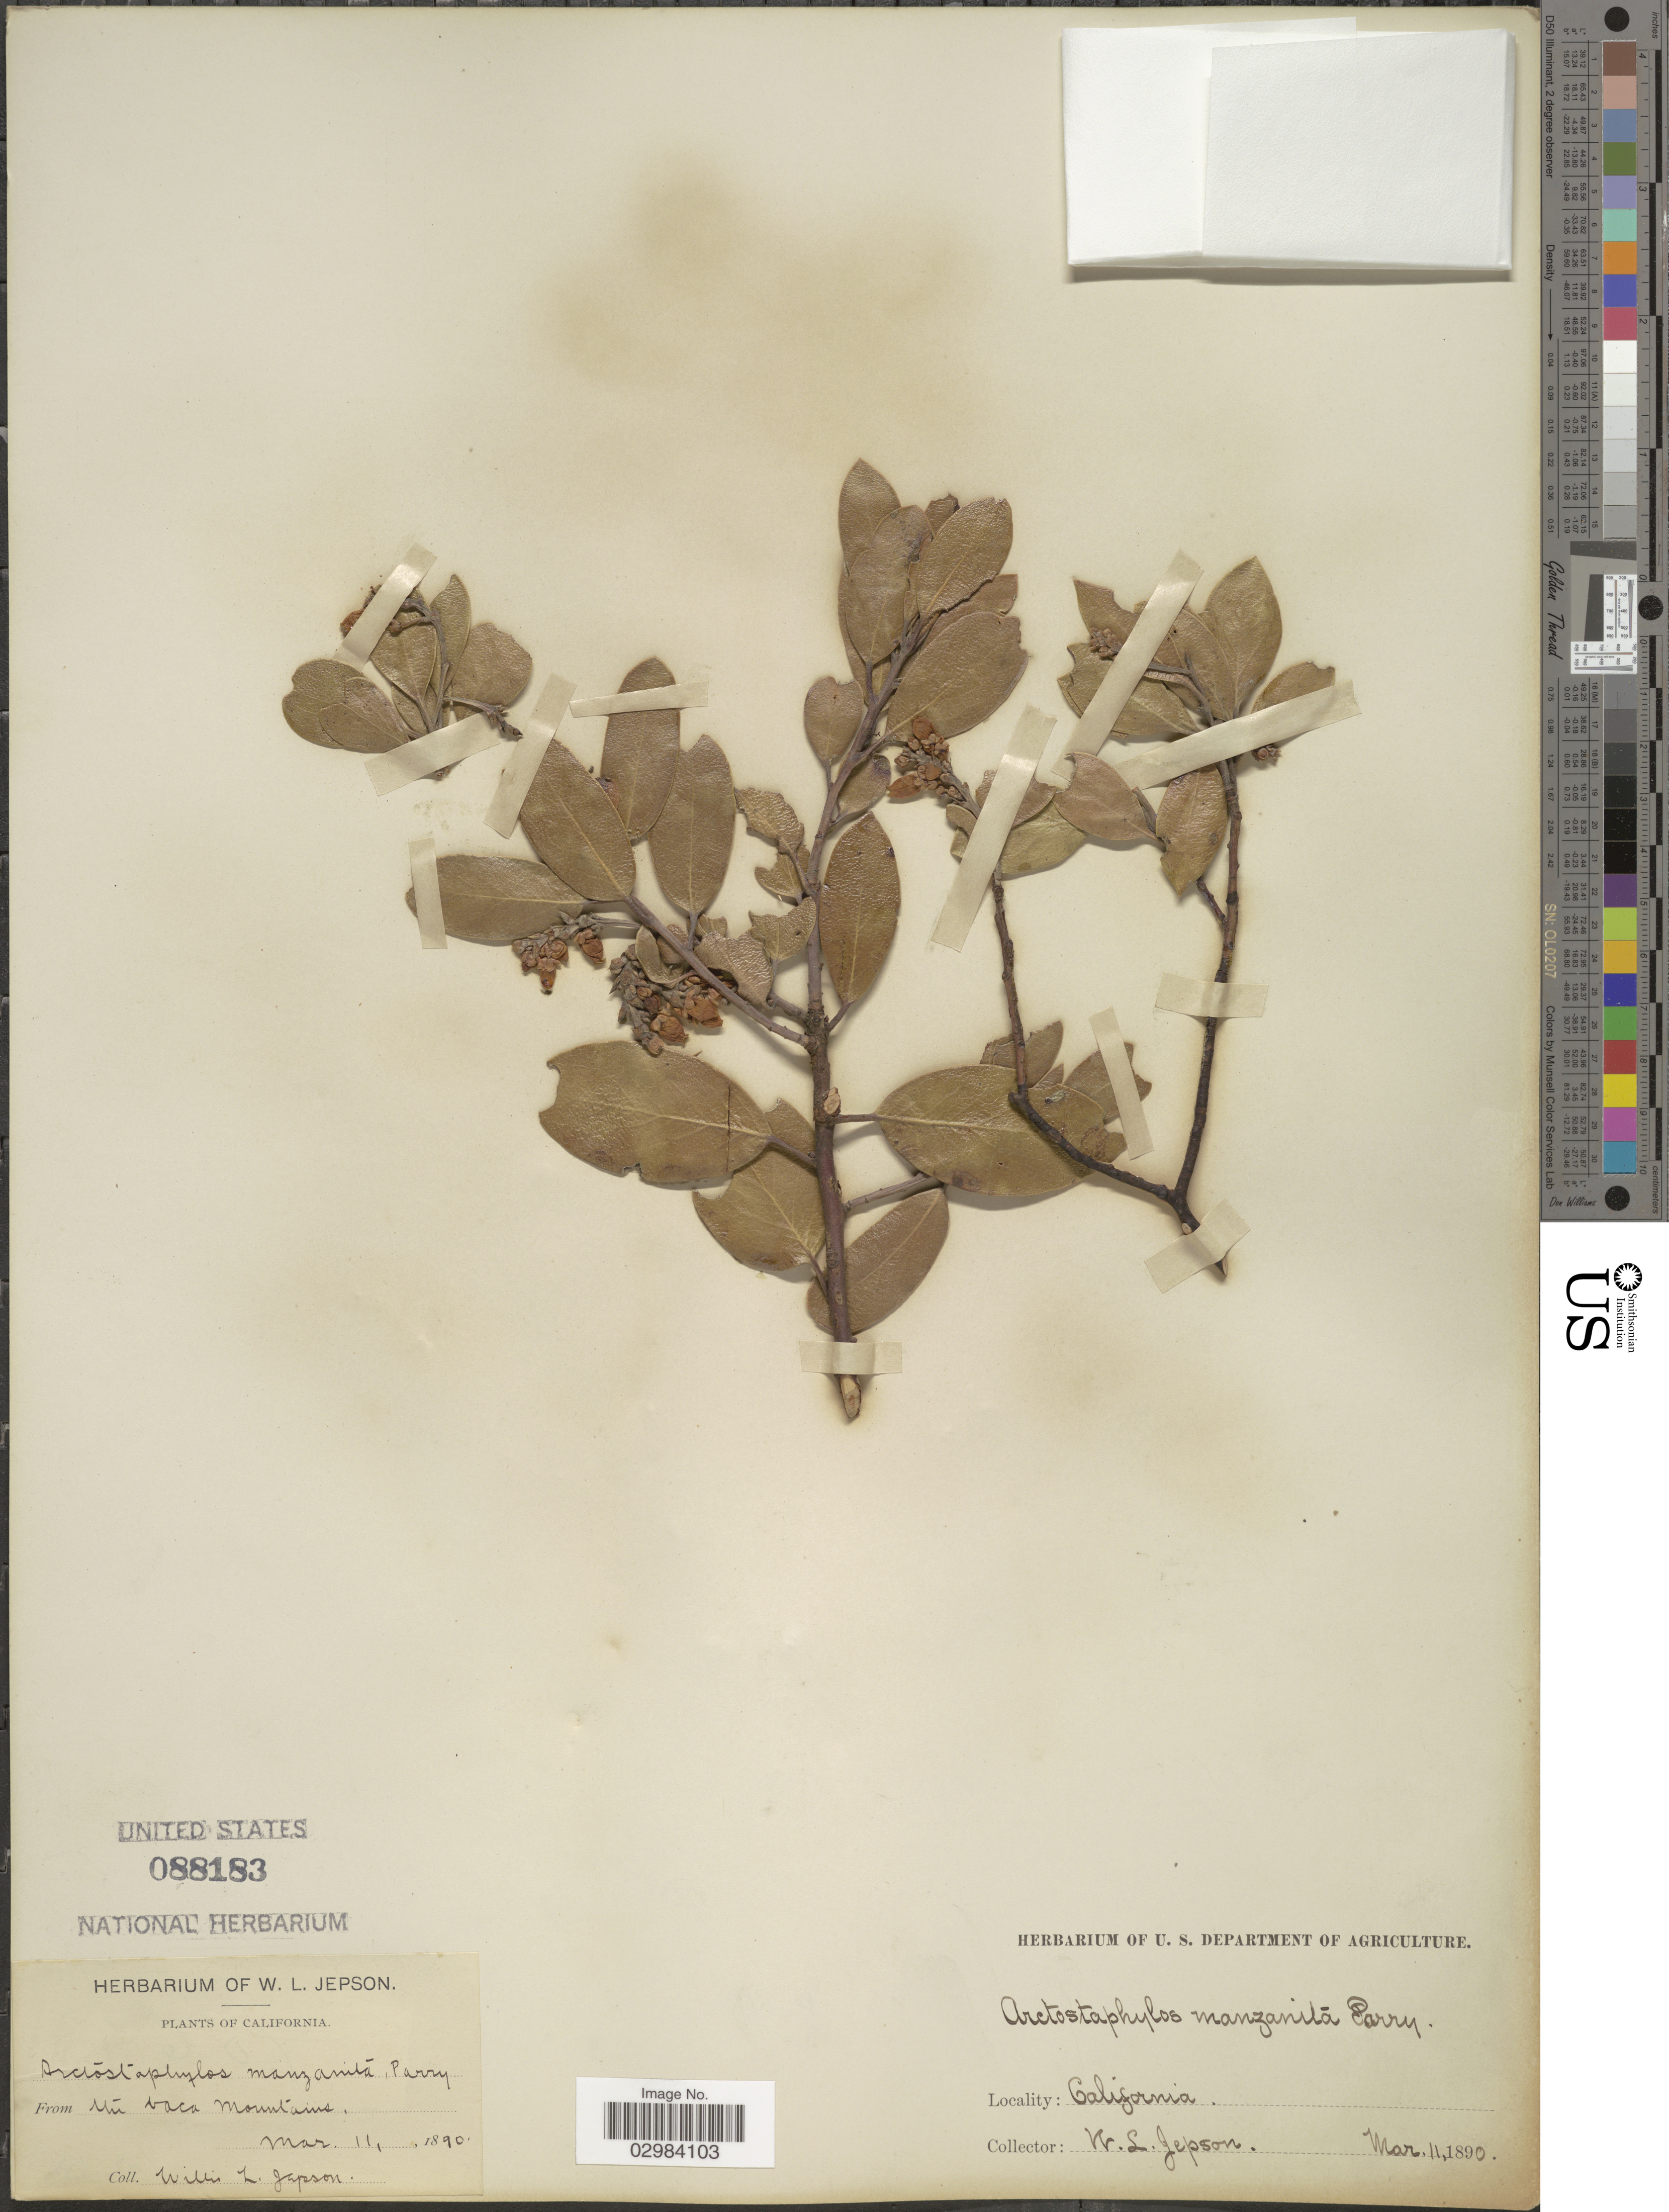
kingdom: Plantae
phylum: Tracheophyta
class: Magnoliopsida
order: Ericales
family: Ericaceae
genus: Arctostaphylos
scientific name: Arctostaphylos manzanita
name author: Parry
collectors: W. L. Jepson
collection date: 1890-03-11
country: United States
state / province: California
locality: In Vaca Mountains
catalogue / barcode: US 88183